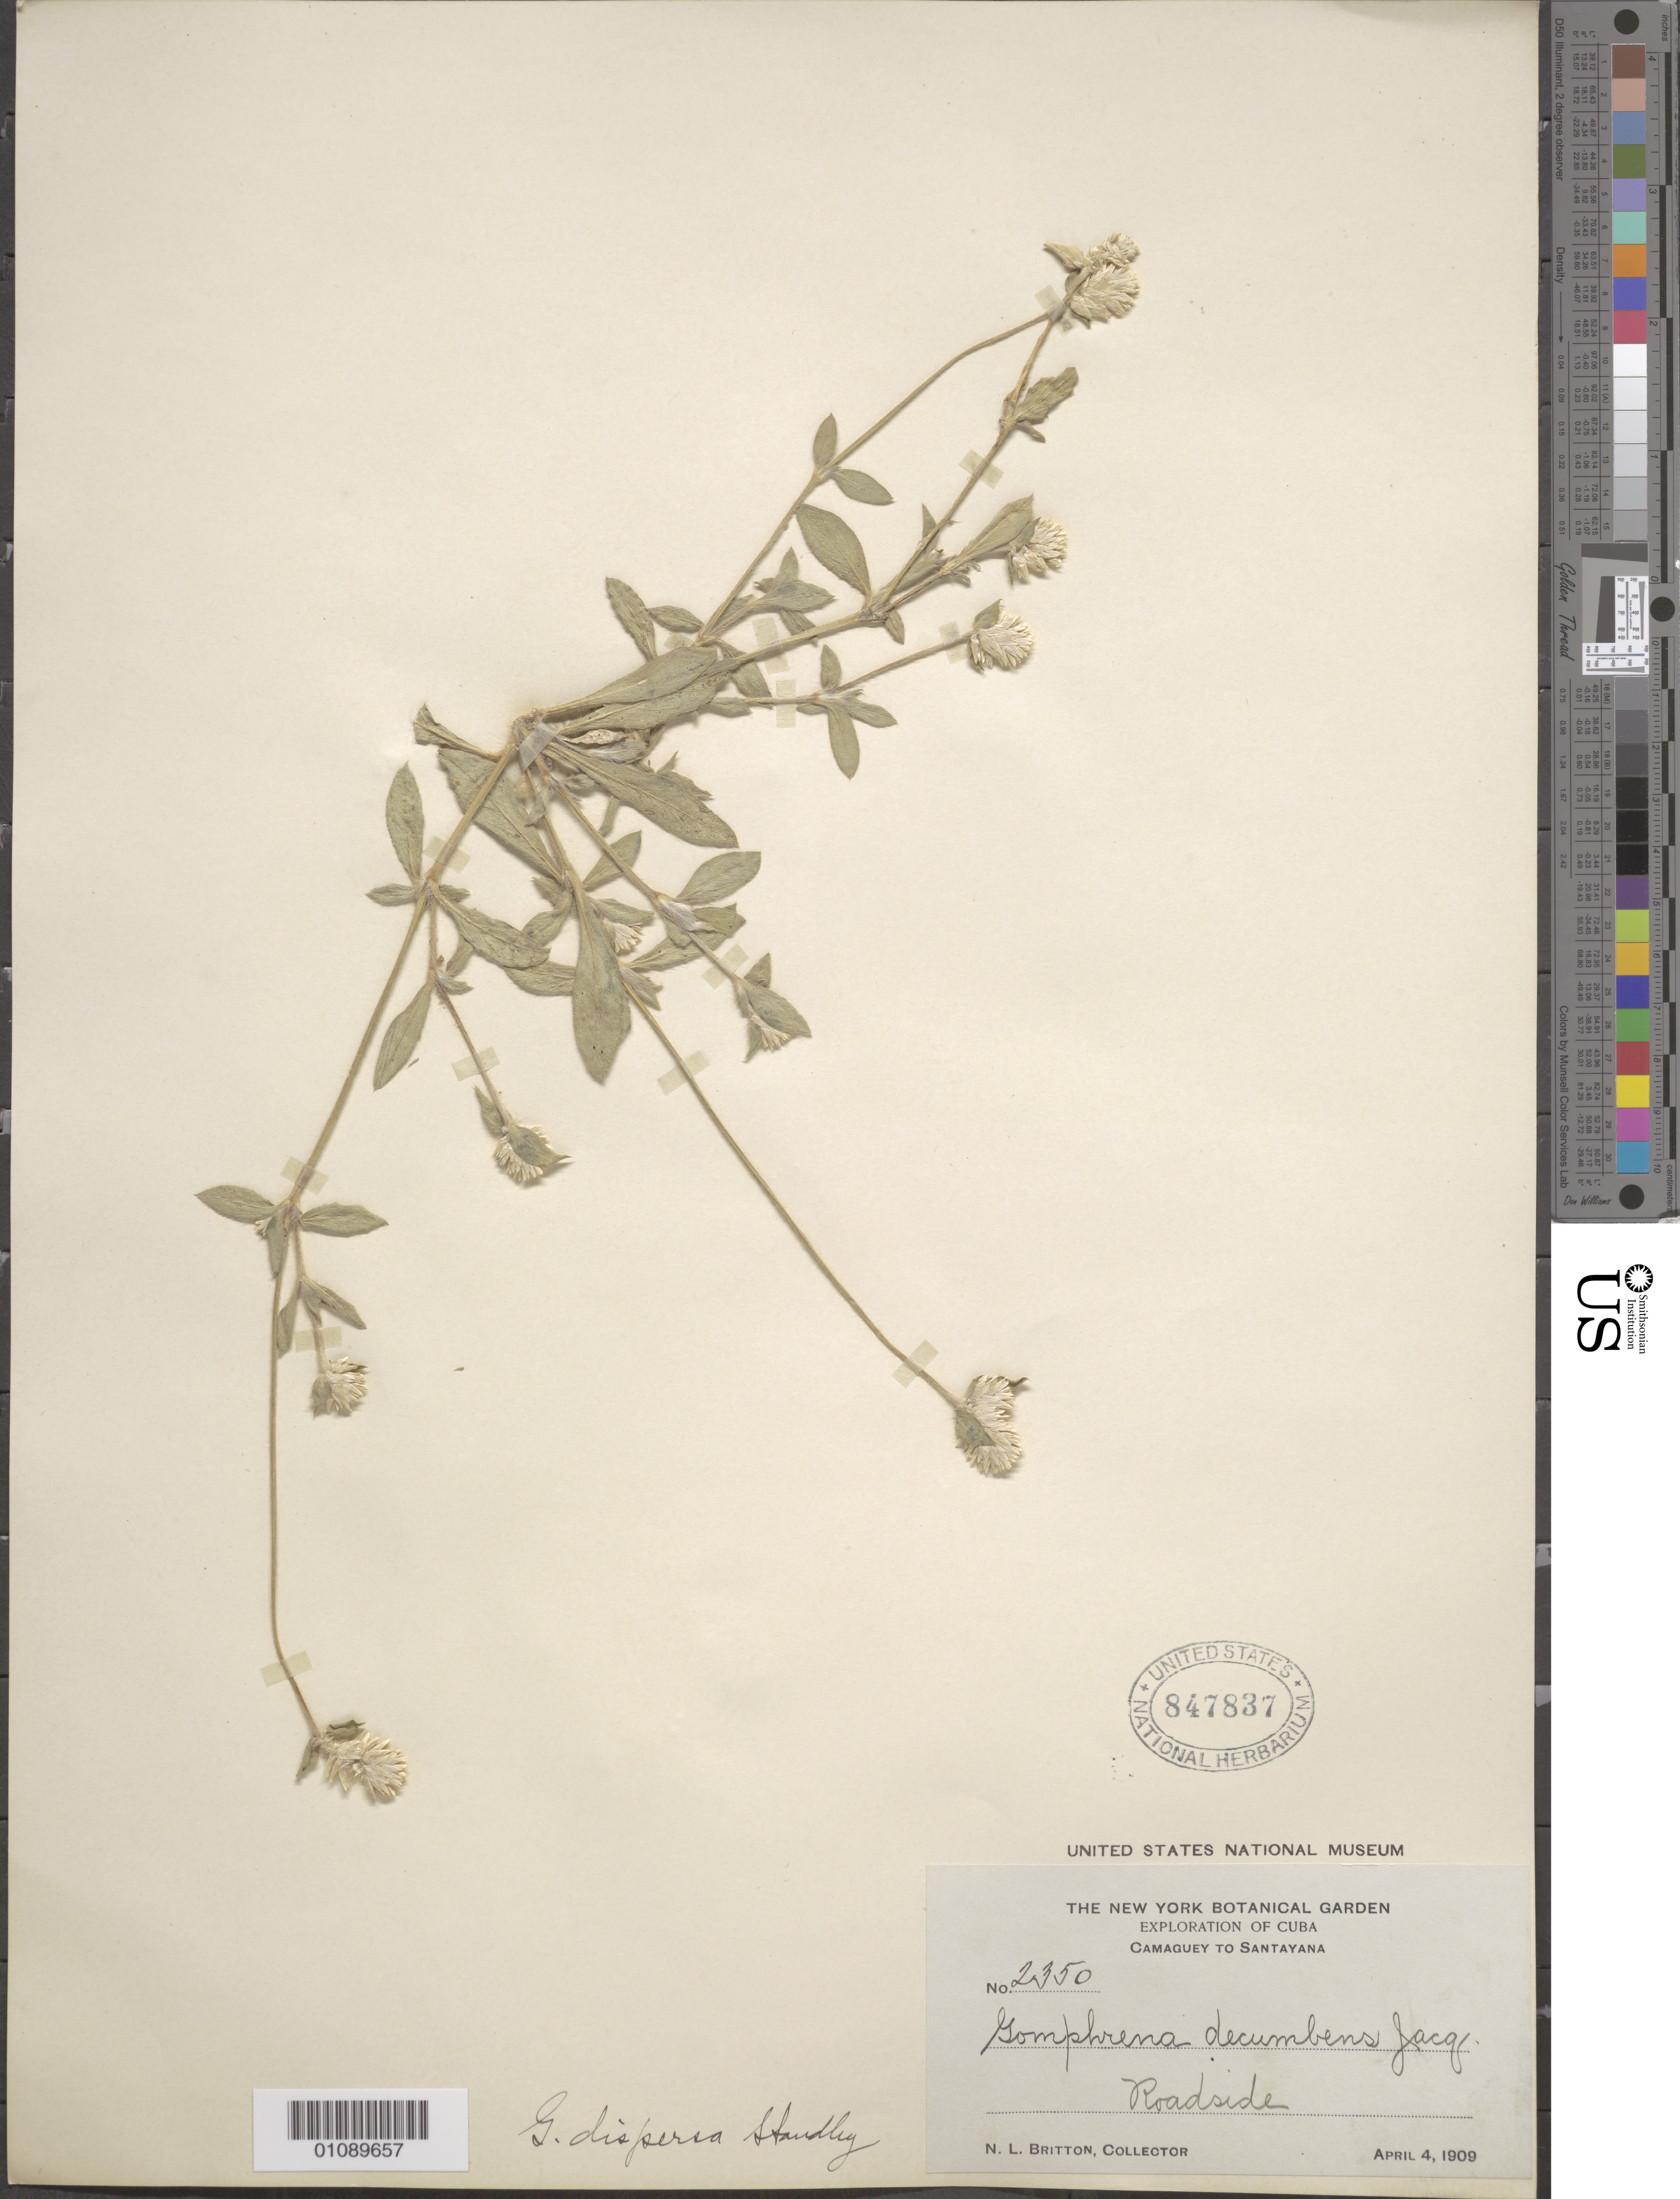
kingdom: Plantae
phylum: Tracheophyta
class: Magnoliopsida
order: Caryophyllales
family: Amaranthaceae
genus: Gomphrena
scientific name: Gomphrena dispersa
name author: Standl.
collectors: N. Britton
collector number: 2350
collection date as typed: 04 Apr 1909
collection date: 1909-04-04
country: Cuba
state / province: Camagüey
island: Cuba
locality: Camaguey to Santayana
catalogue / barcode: US 847837